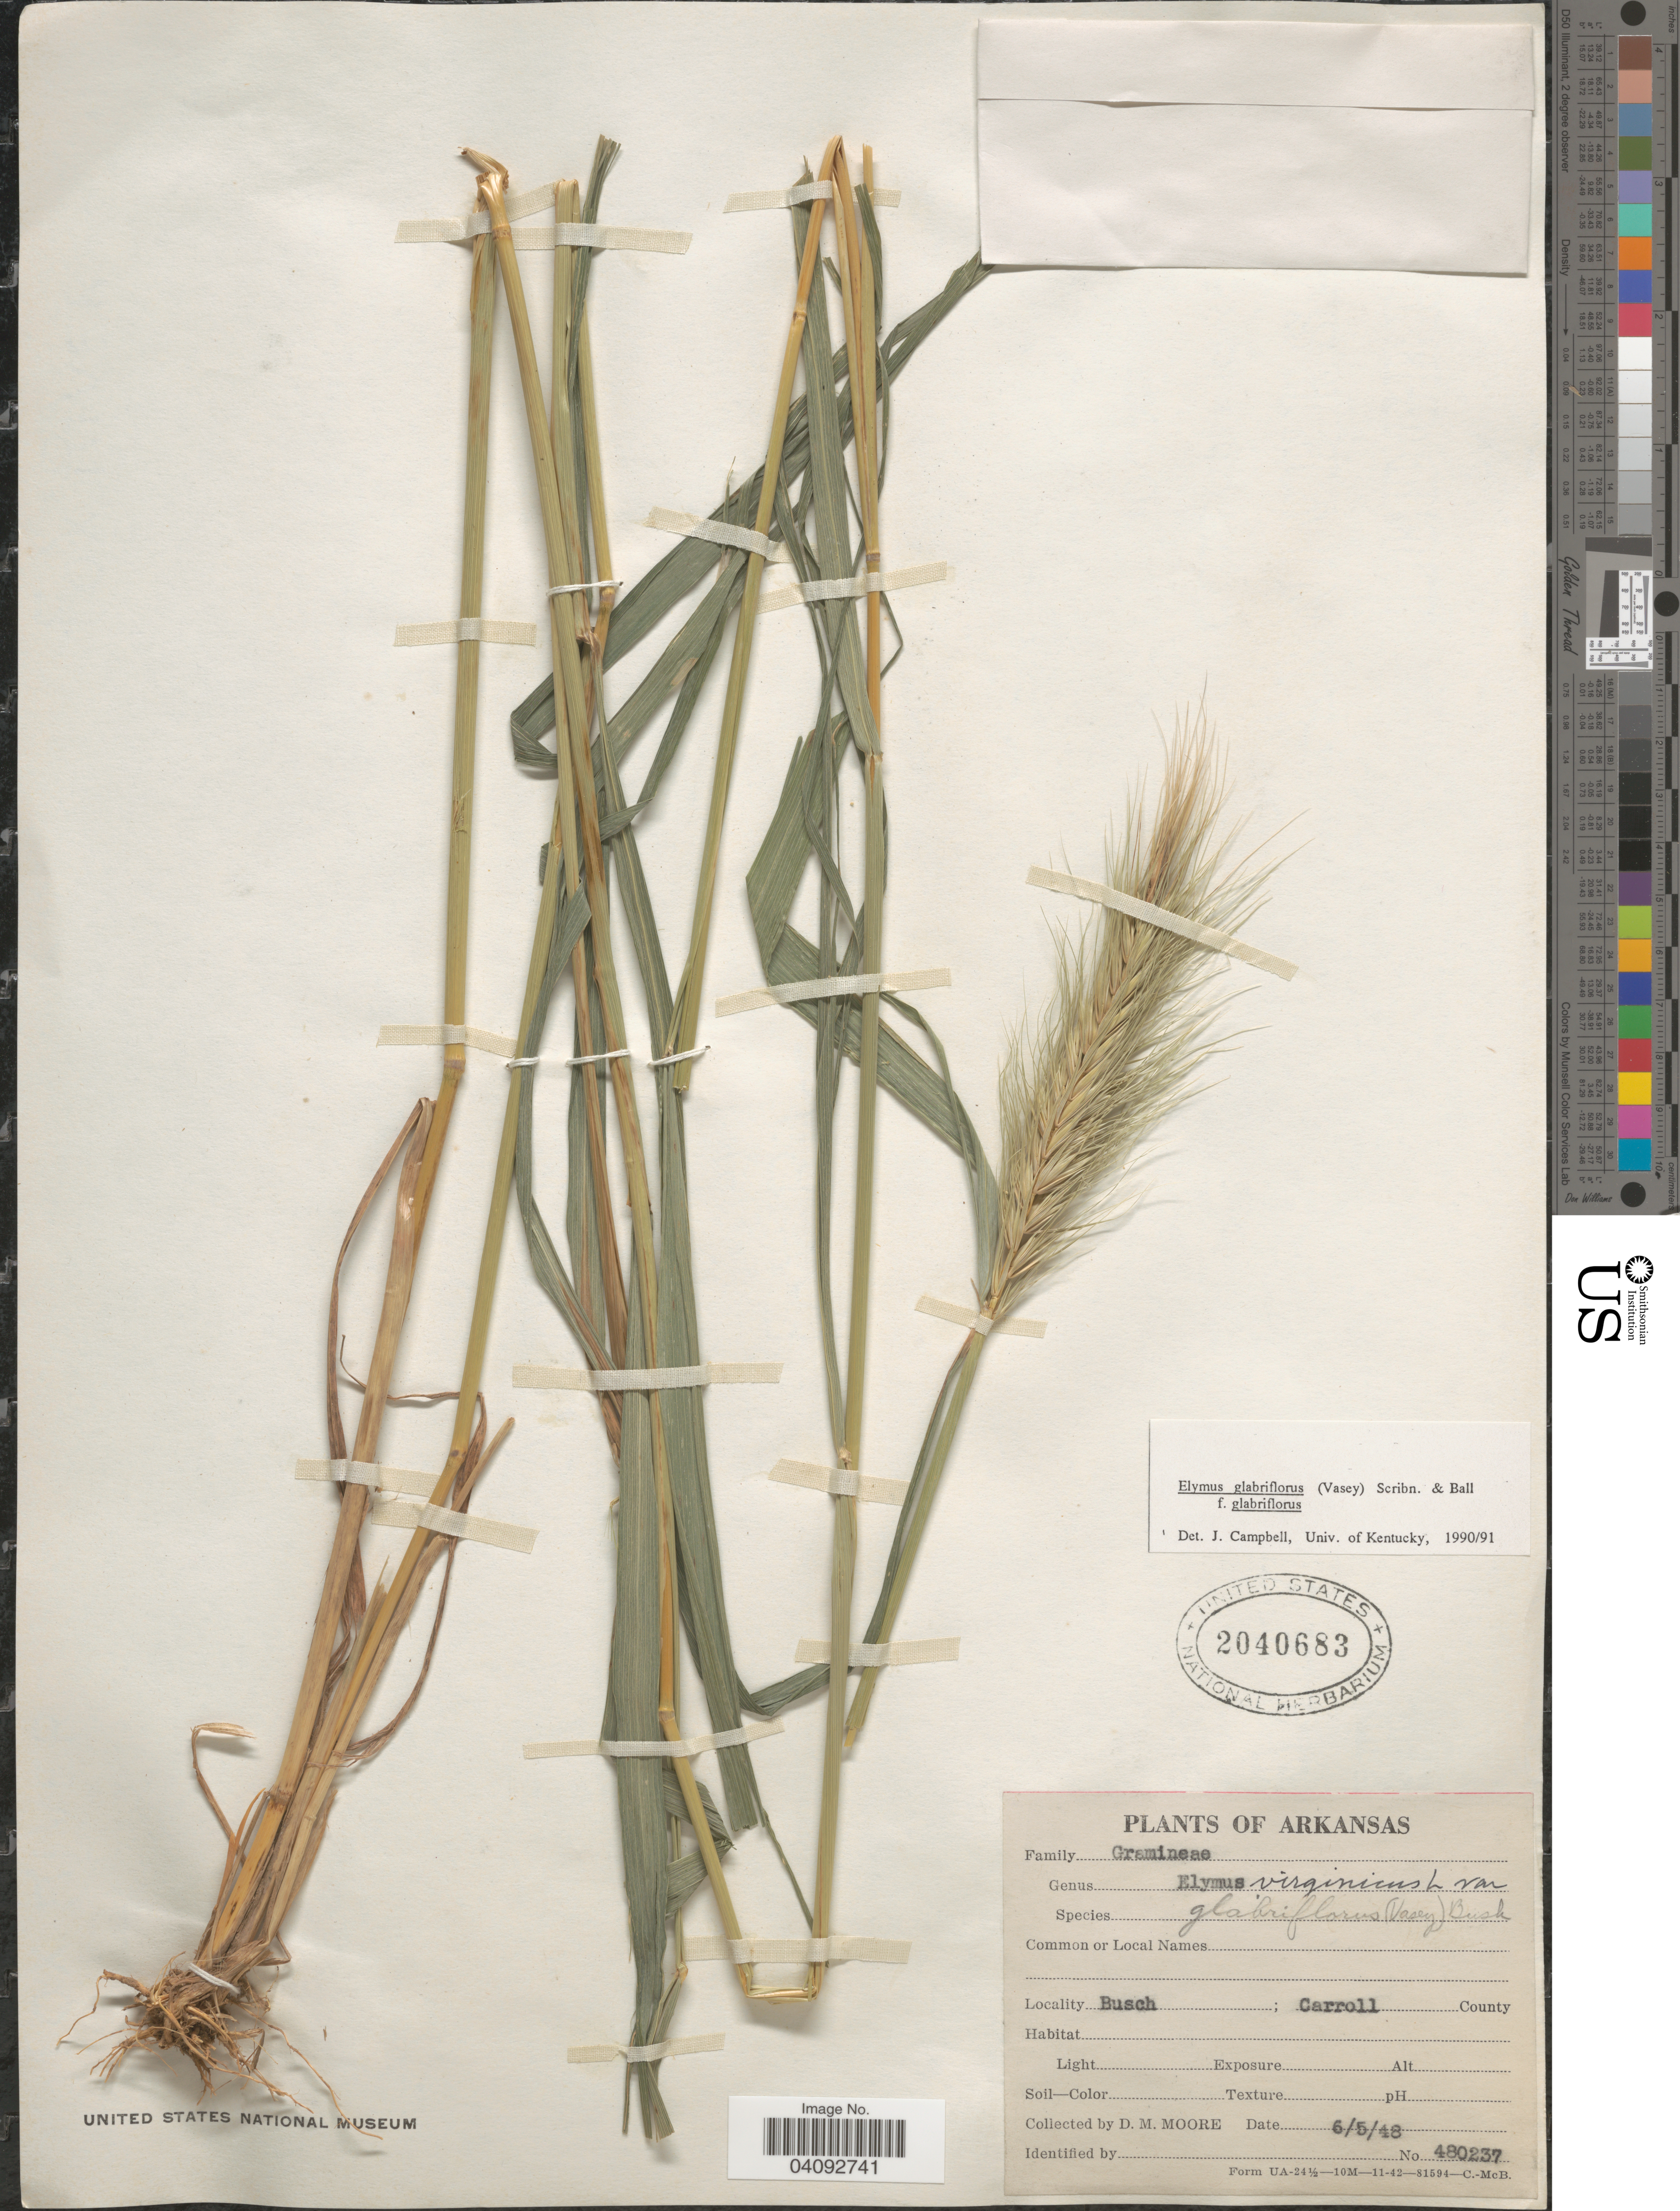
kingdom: Plantae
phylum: Tracheophyta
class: Liliopsida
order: Poales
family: Poaceae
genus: Elymus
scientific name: Elymus glabriflorus var. glabriflorus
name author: (Vasey ex L.H. Dewey) Scribn. & C.R. Ball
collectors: D. Moore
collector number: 480237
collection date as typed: Transcribed d/m/y: 5/6/48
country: United States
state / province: Arkansas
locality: Busch; Carroll County.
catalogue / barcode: US 2040683